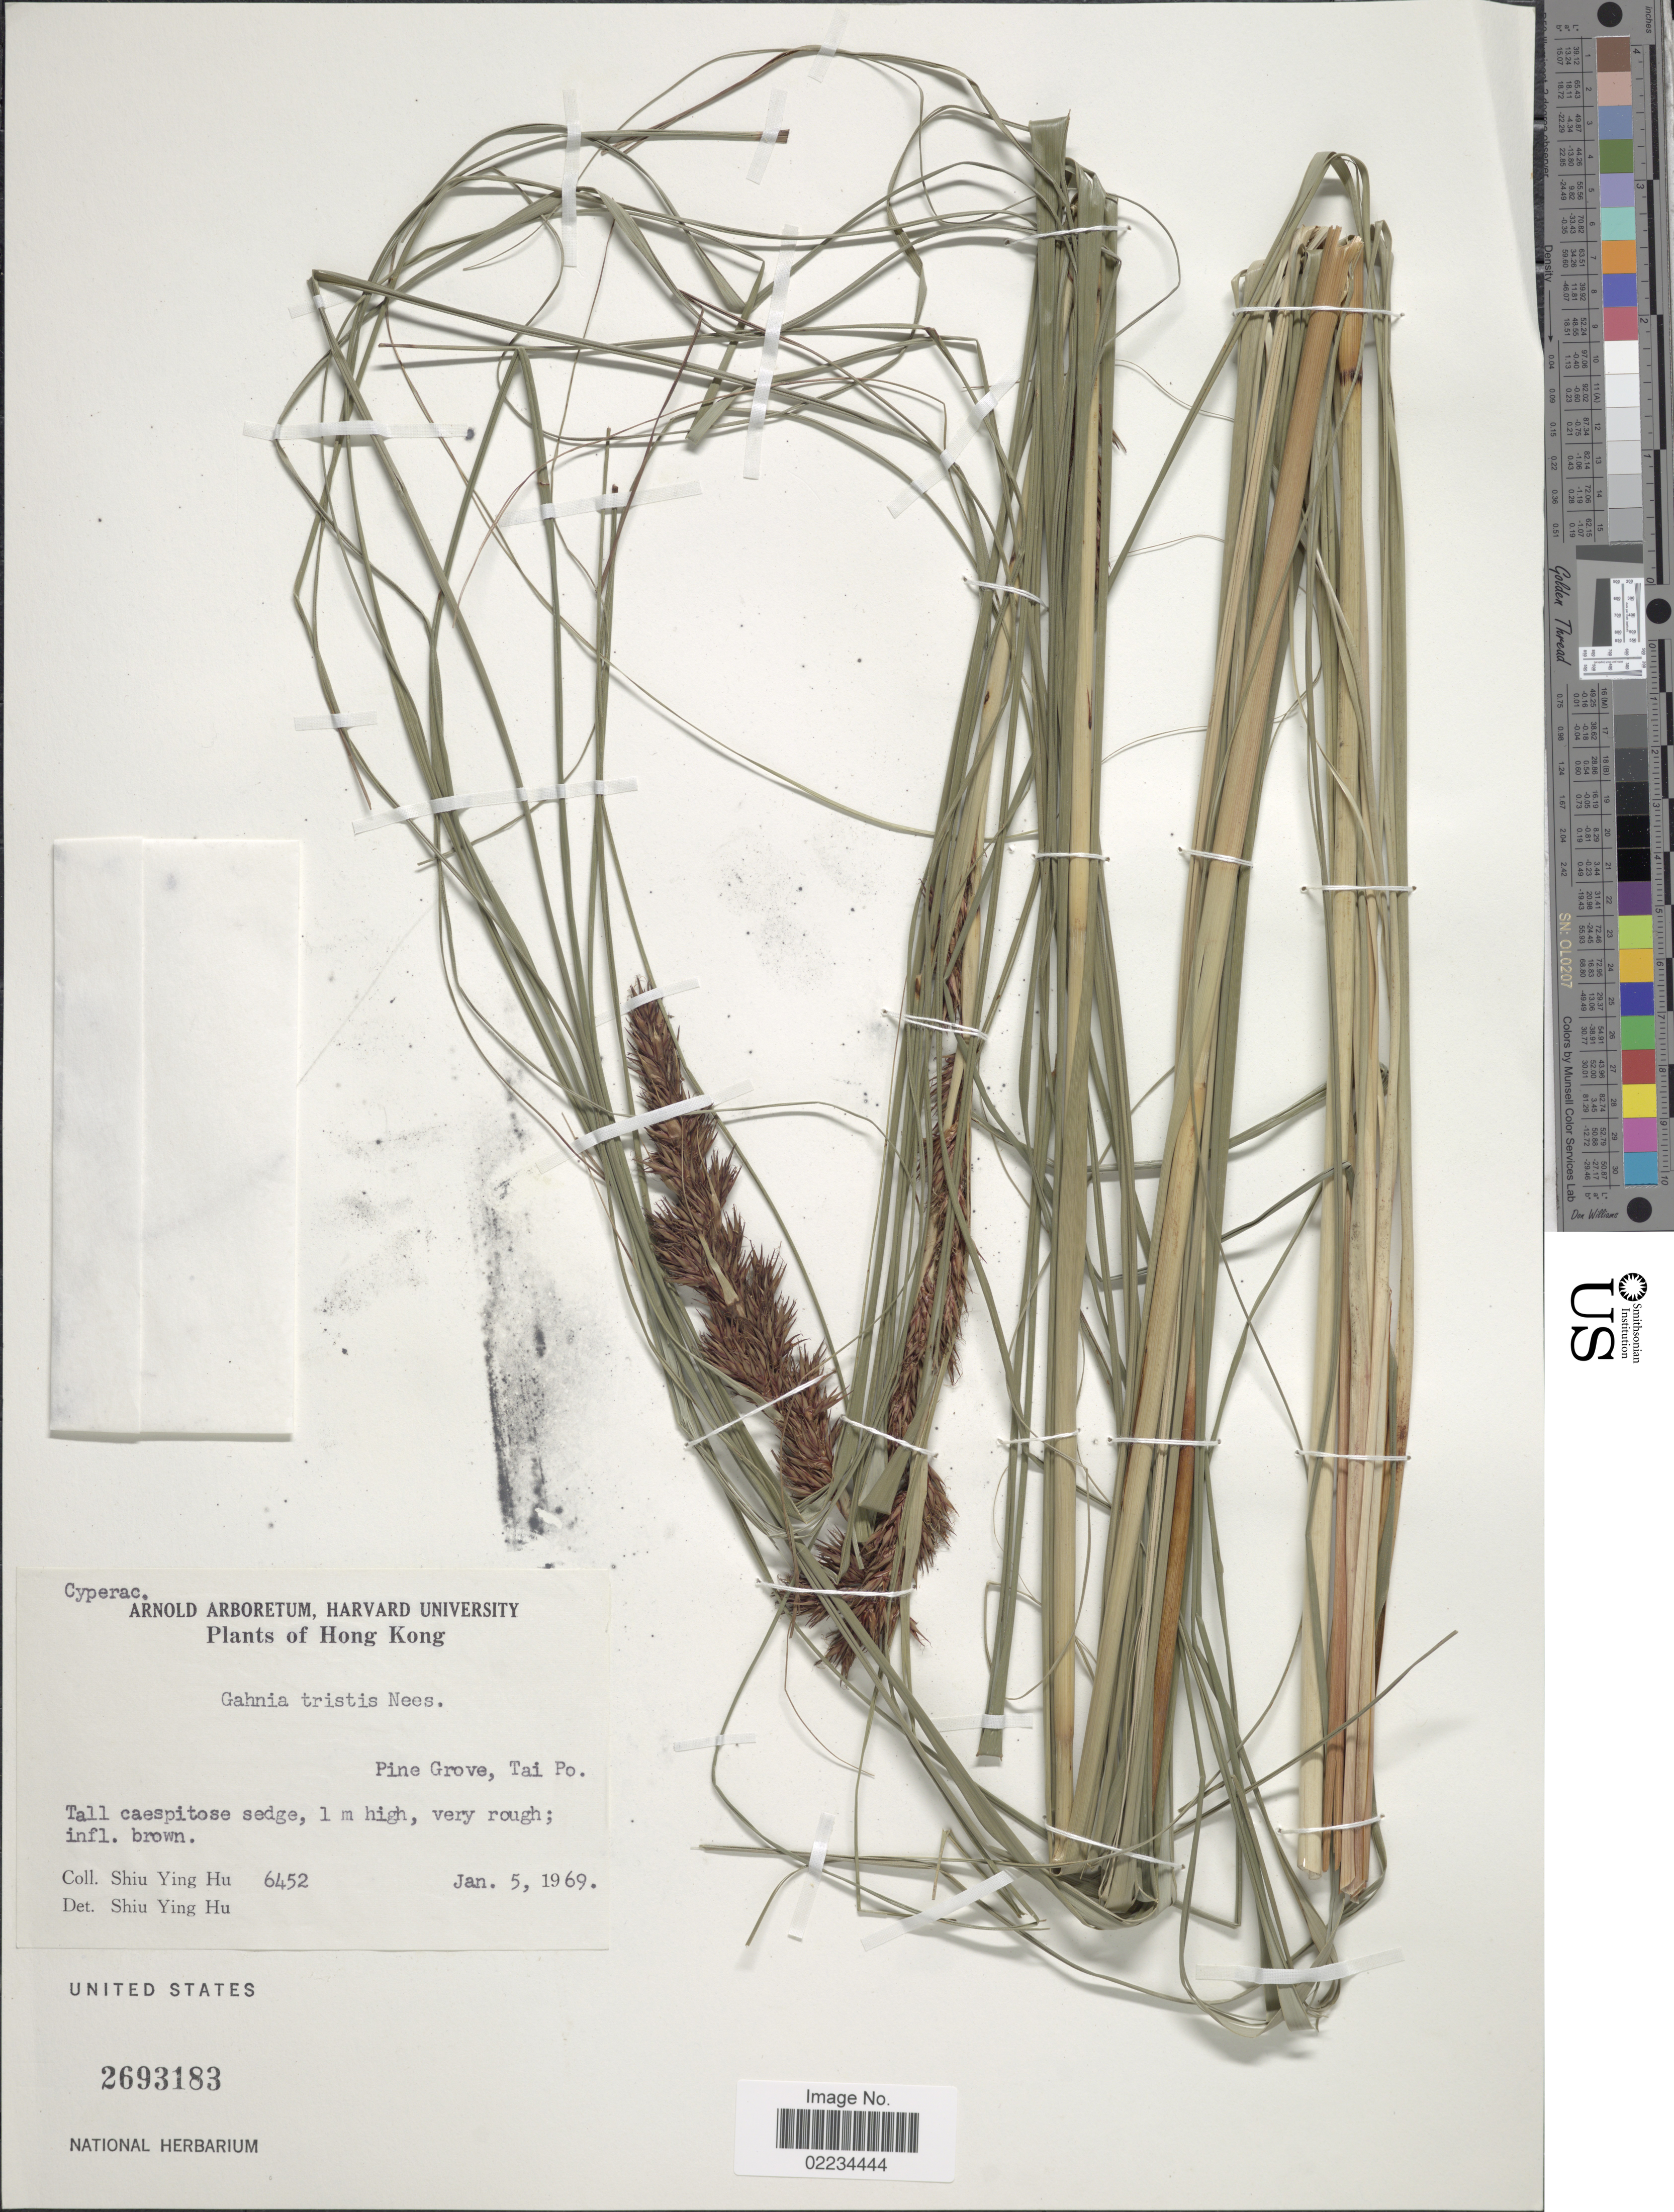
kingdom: Plantae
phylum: Tracheophyta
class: Liliopsida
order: Poales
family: Cyperaceae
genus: Gahnia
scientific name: Gahnia tristis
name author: Nees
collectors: S. Y. Hu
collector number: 6452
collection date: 1969-01-05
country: China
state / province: Hong Kong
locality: Pine Grove, Tai Po.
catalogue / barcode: US 2693183